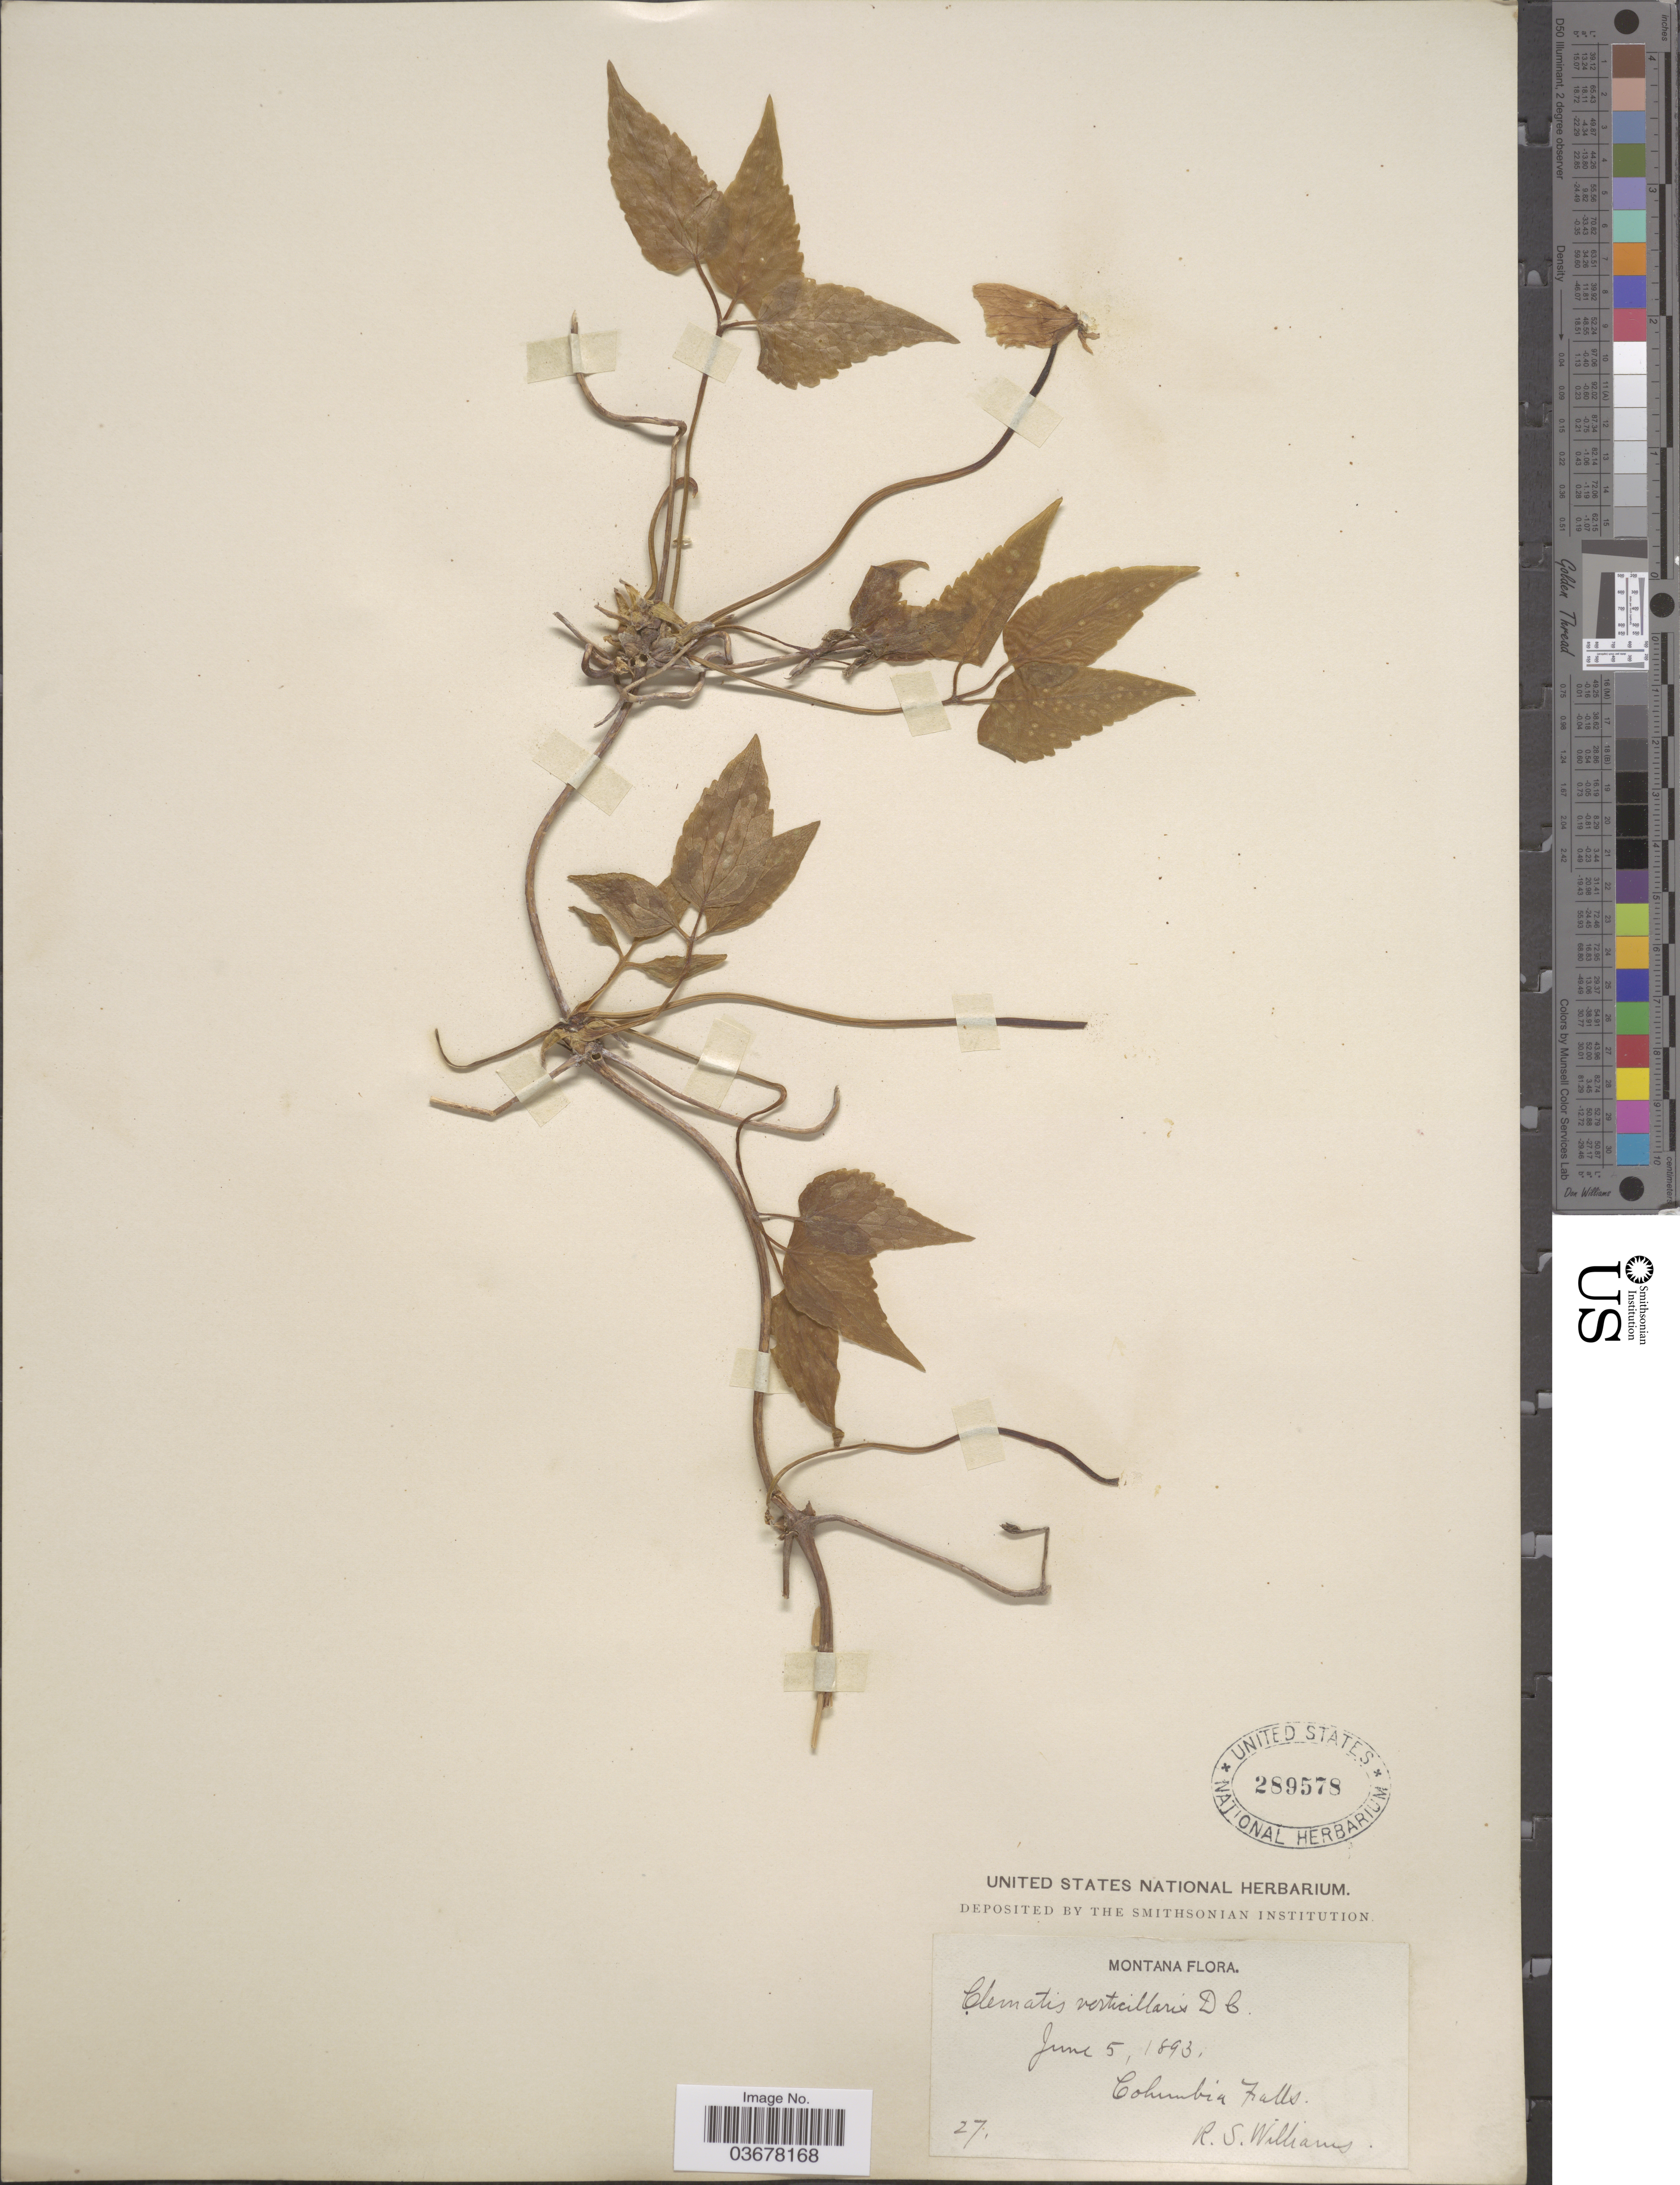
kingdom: Plantae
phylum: Tracheophyta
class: Magnoliopsida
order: Ranunculales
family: Ranunculaceae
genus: Clematis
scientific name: Clematis occidentalis var. grosseserrata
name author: (Rydb.) J.S. Pringle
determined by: Strong, M. T., (US), Smithsonian Institution - National Museum of Natural History (UNITED STATES)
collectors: R. S. Williams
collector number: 27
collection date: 1893-06-05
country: United States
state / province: Montana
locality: Columbia Falls.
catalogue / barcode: US 289578